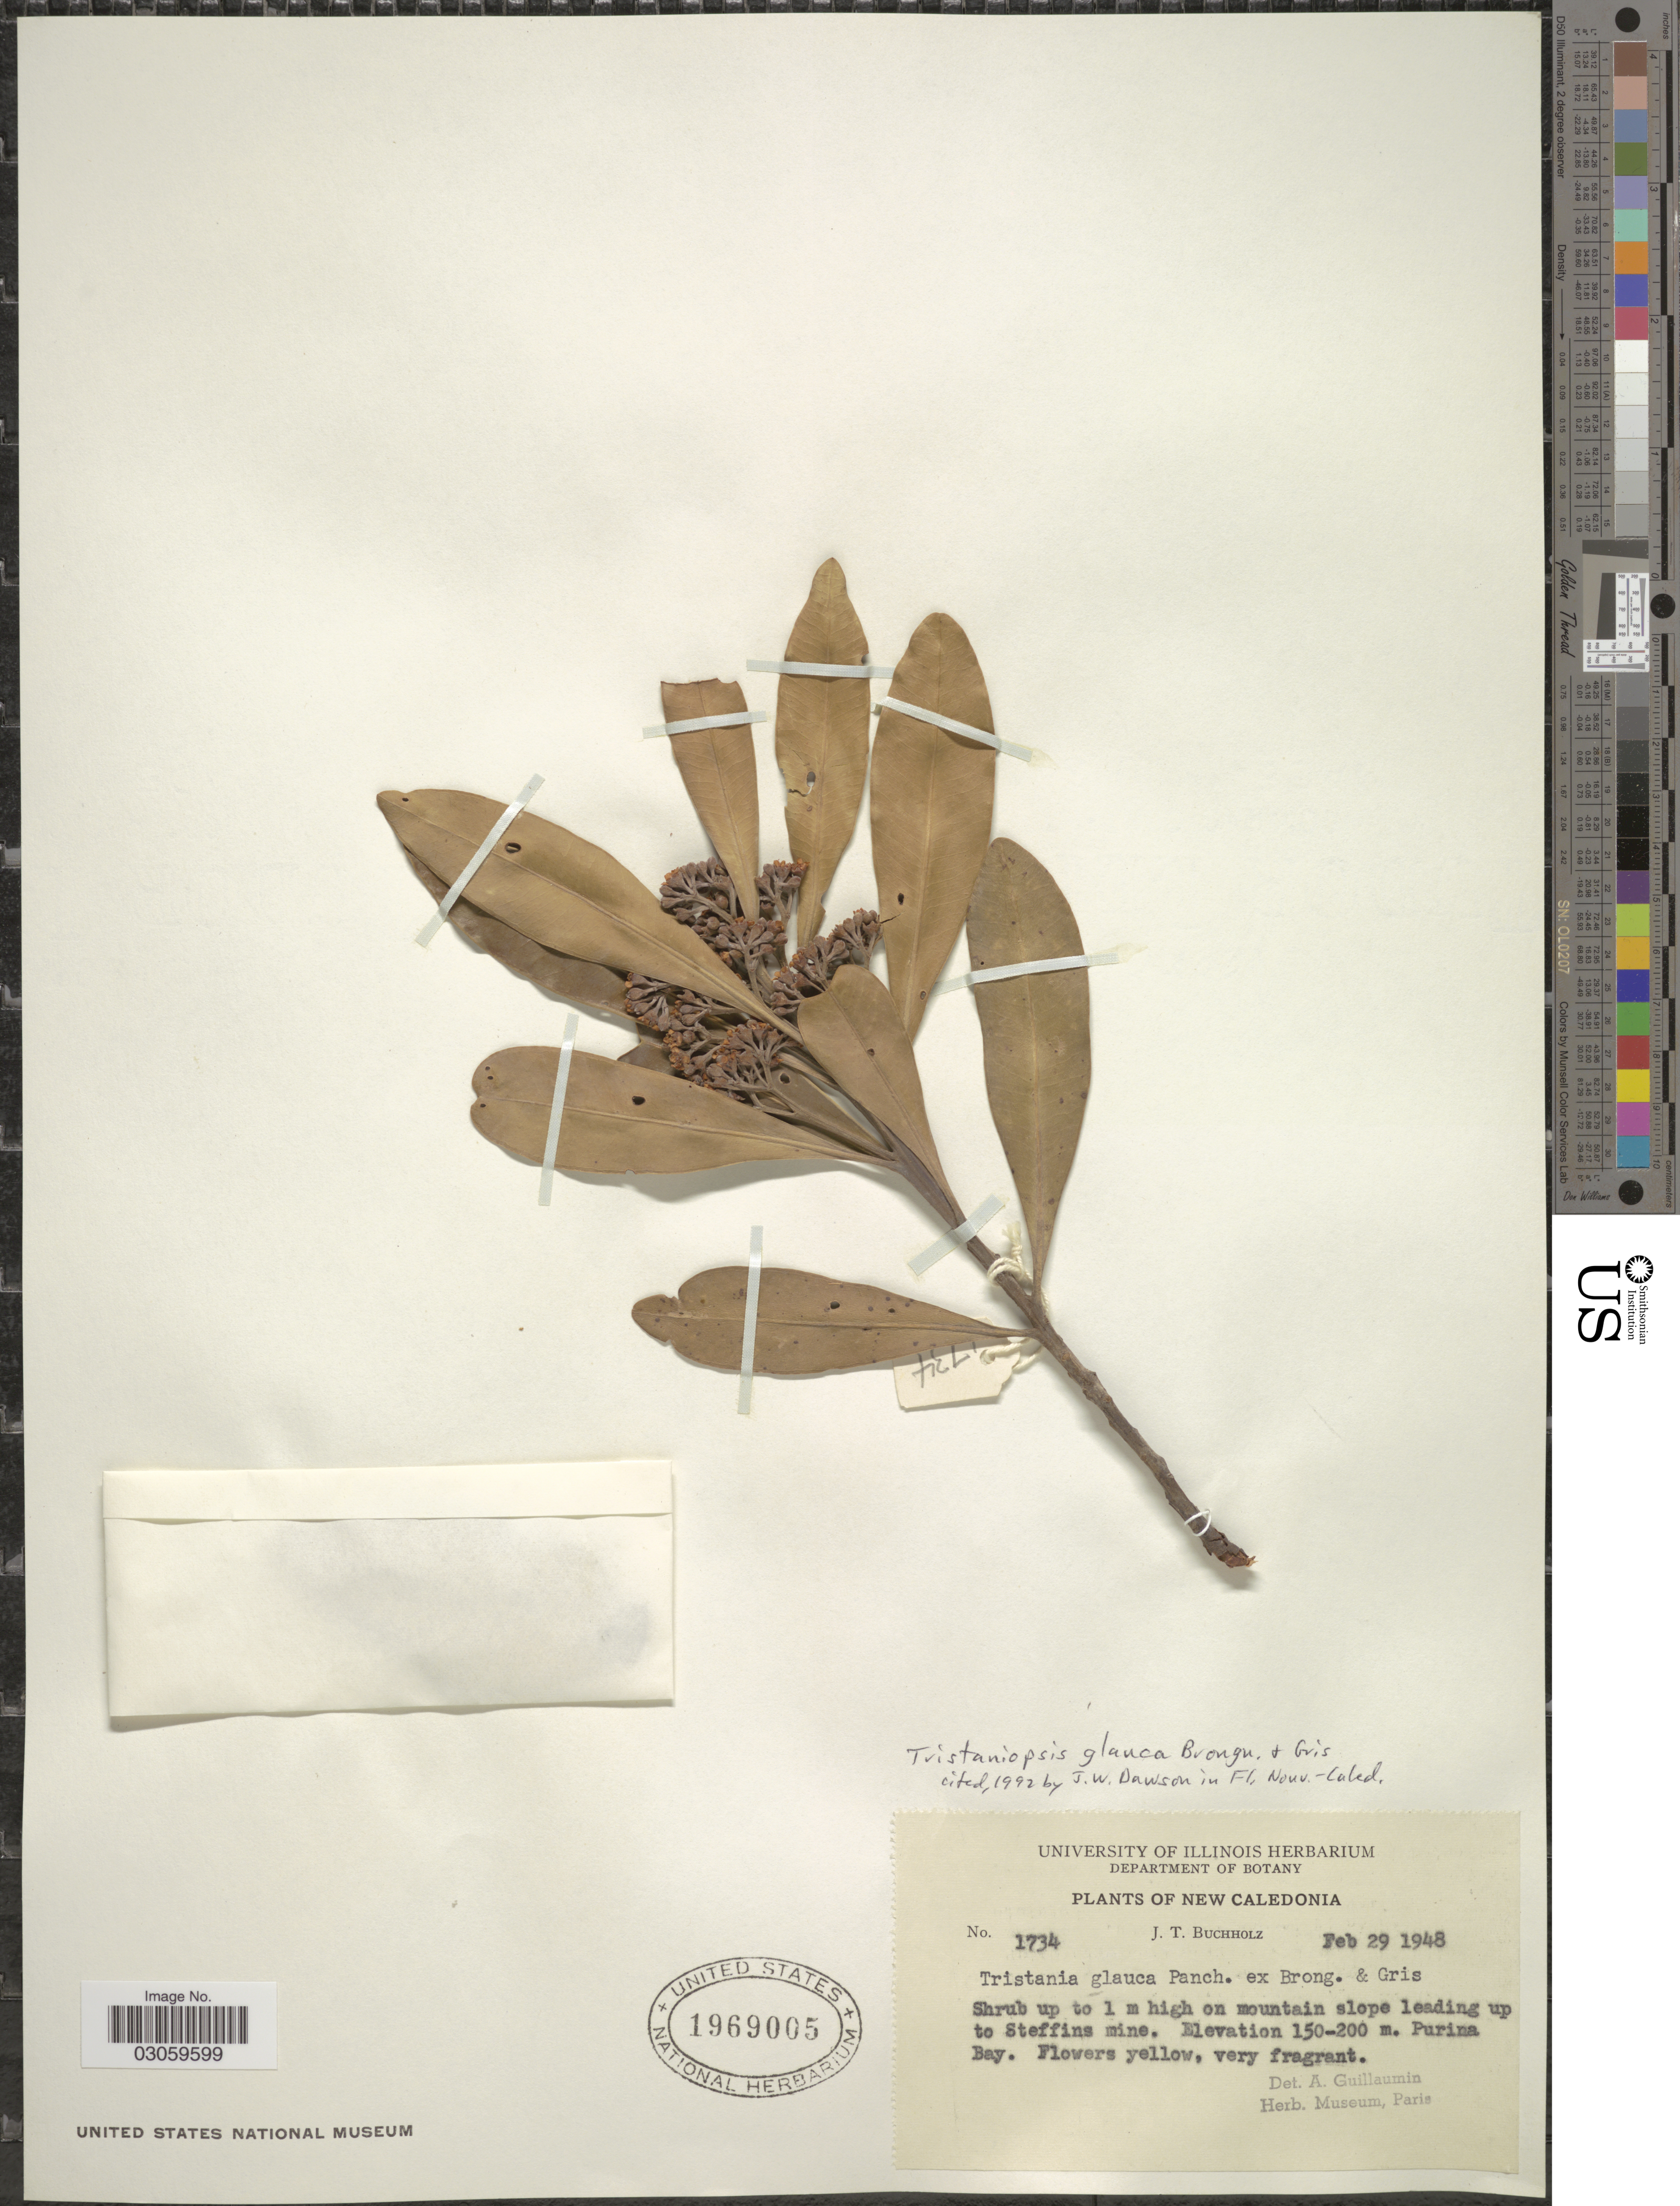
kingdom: Plantae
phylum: Tracheophyta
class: Magnoliopsida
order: Myrtales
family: Myrtaceae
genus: Tristaniopsis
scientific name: Tristaniopsis glauca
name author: Brongn. & Gris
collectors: J. T. Buchholz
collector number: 1734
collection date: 1948-02-29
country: New Caledonia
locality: On mountain slope leading up to Steffins mine. Purina Bay.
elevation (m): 150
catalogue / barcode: US 1969005